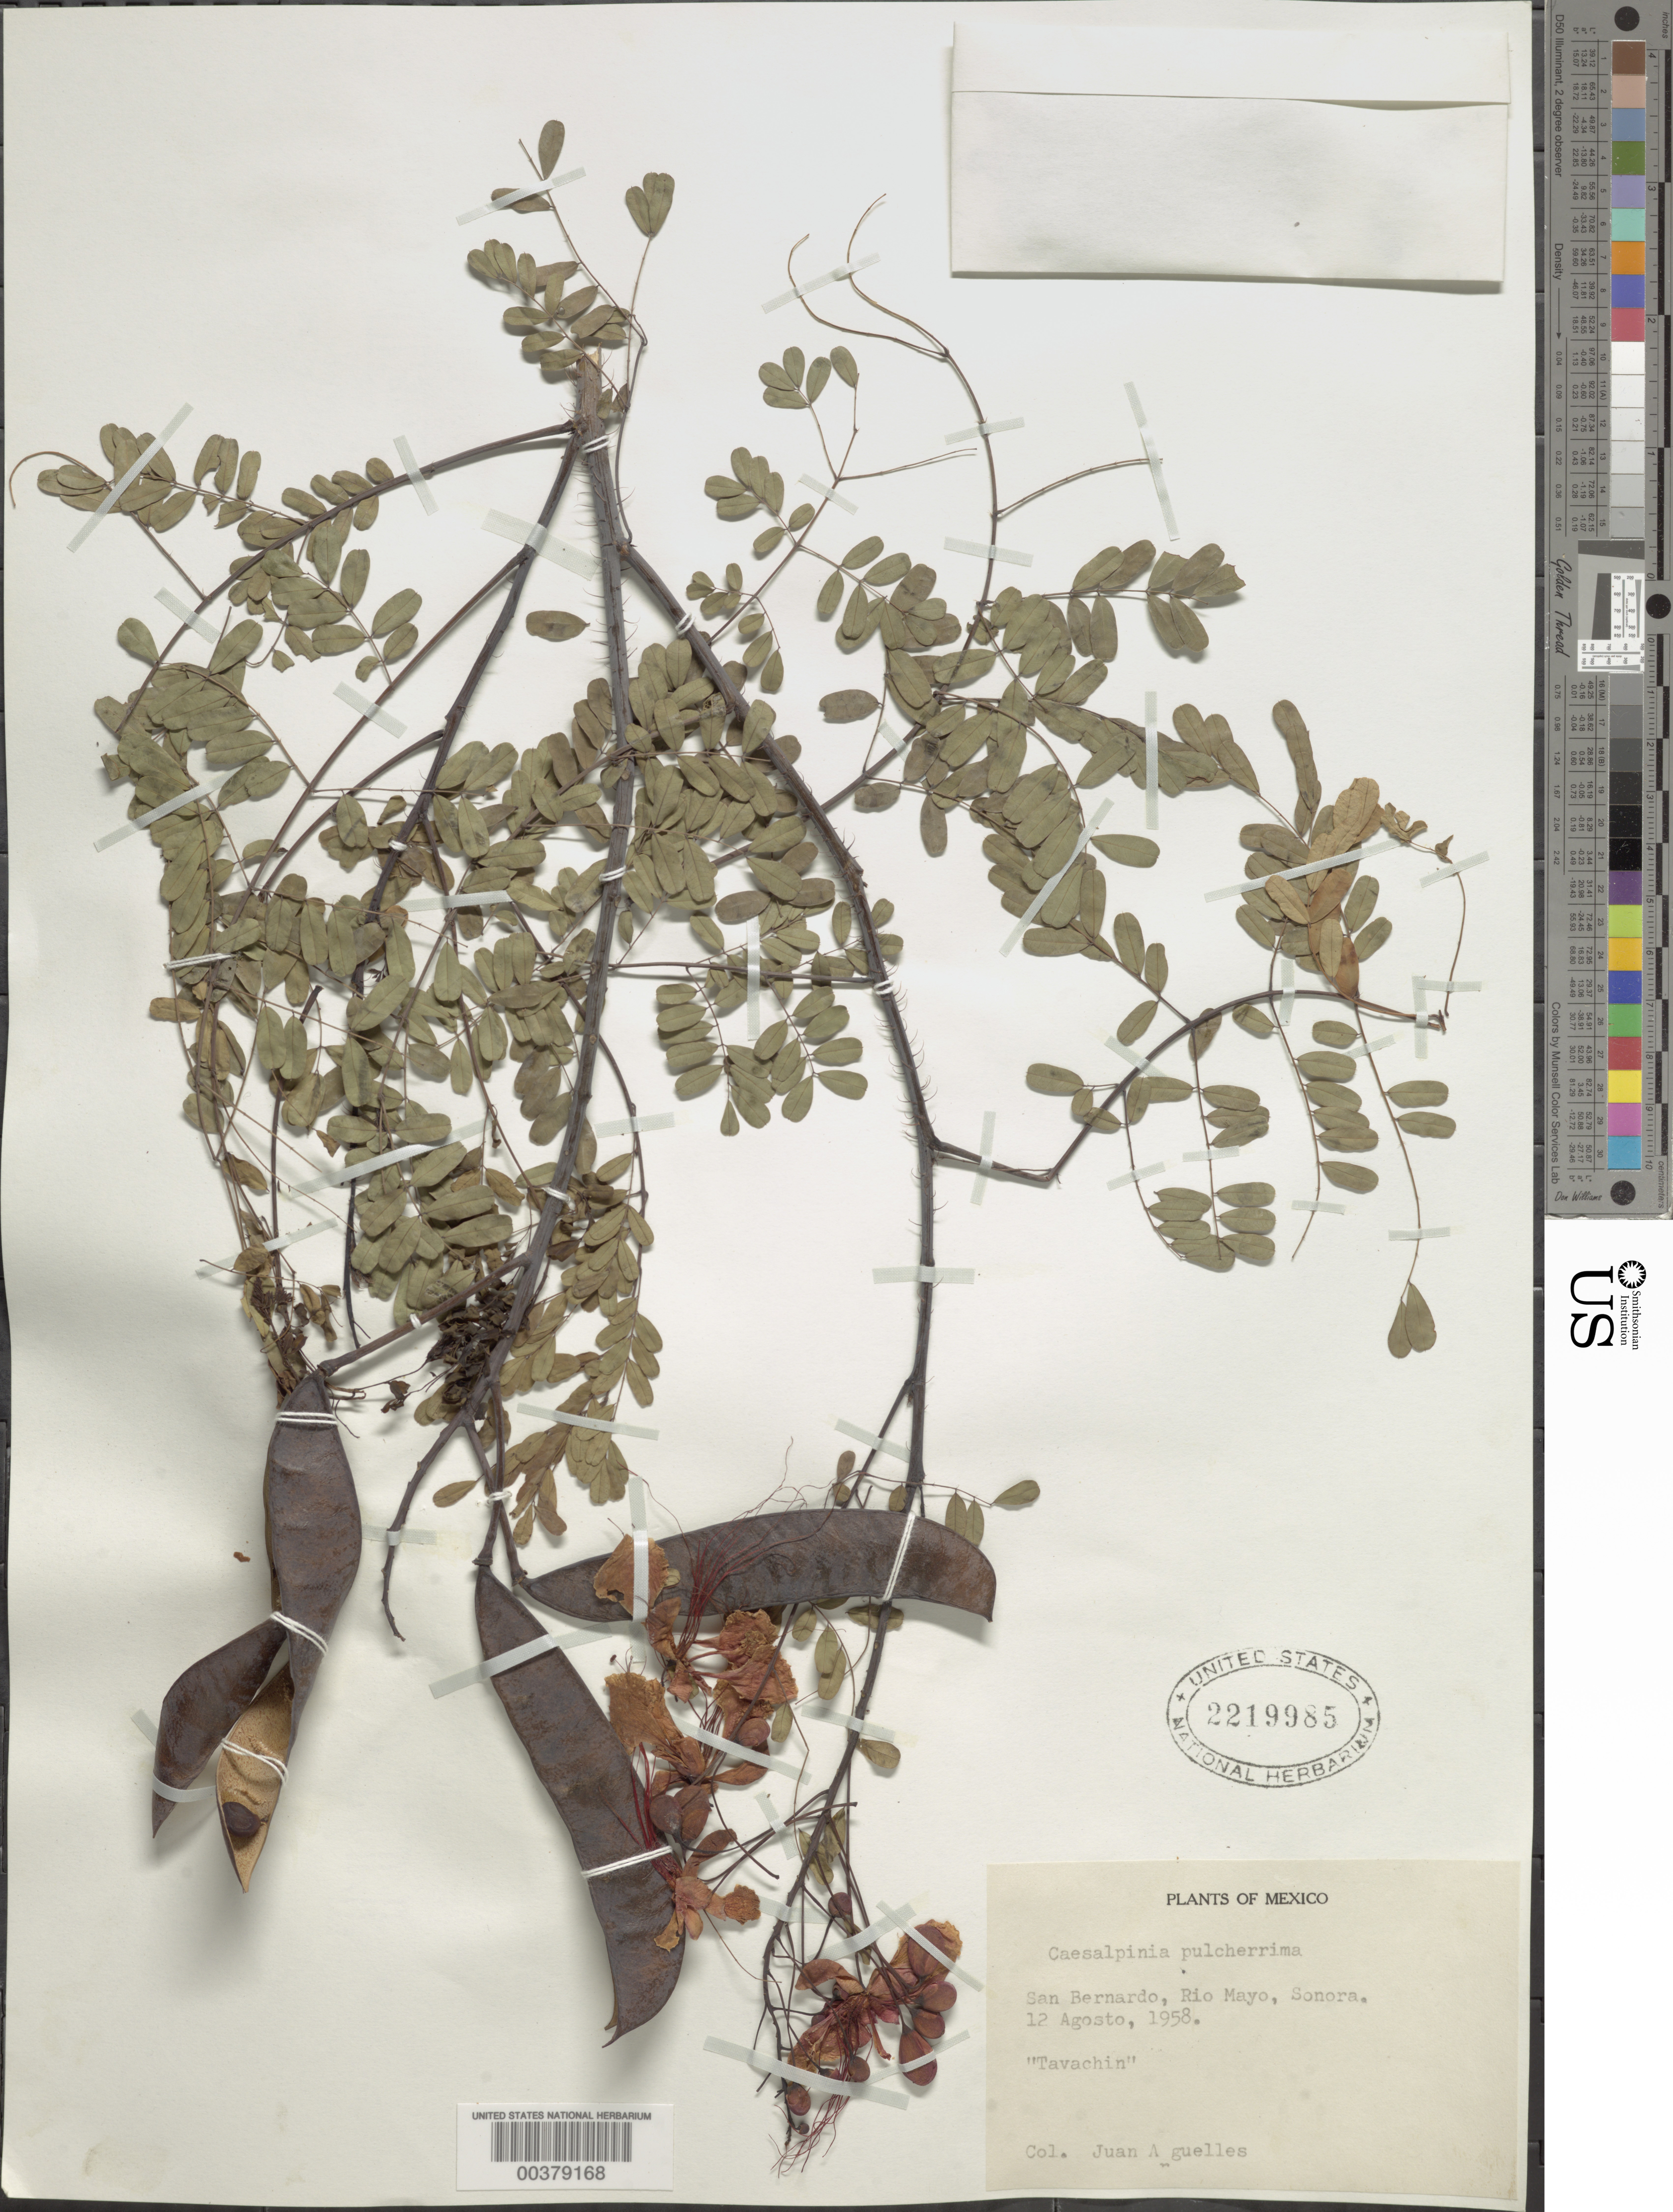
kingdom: Plantae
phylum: Tracheophyta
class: Magnoliopsida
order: Fabales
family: Fabaceae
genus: Caesalpinia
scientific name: Caesalpinia pulcherrima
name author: (L.) Sw.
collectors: J. Arguelles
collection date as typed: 12 Aug 1958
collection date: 1958-08-12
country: Mexico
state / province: Sonora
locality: San bernardo and vicinity; Rio Mayo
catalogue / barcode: US 2219985